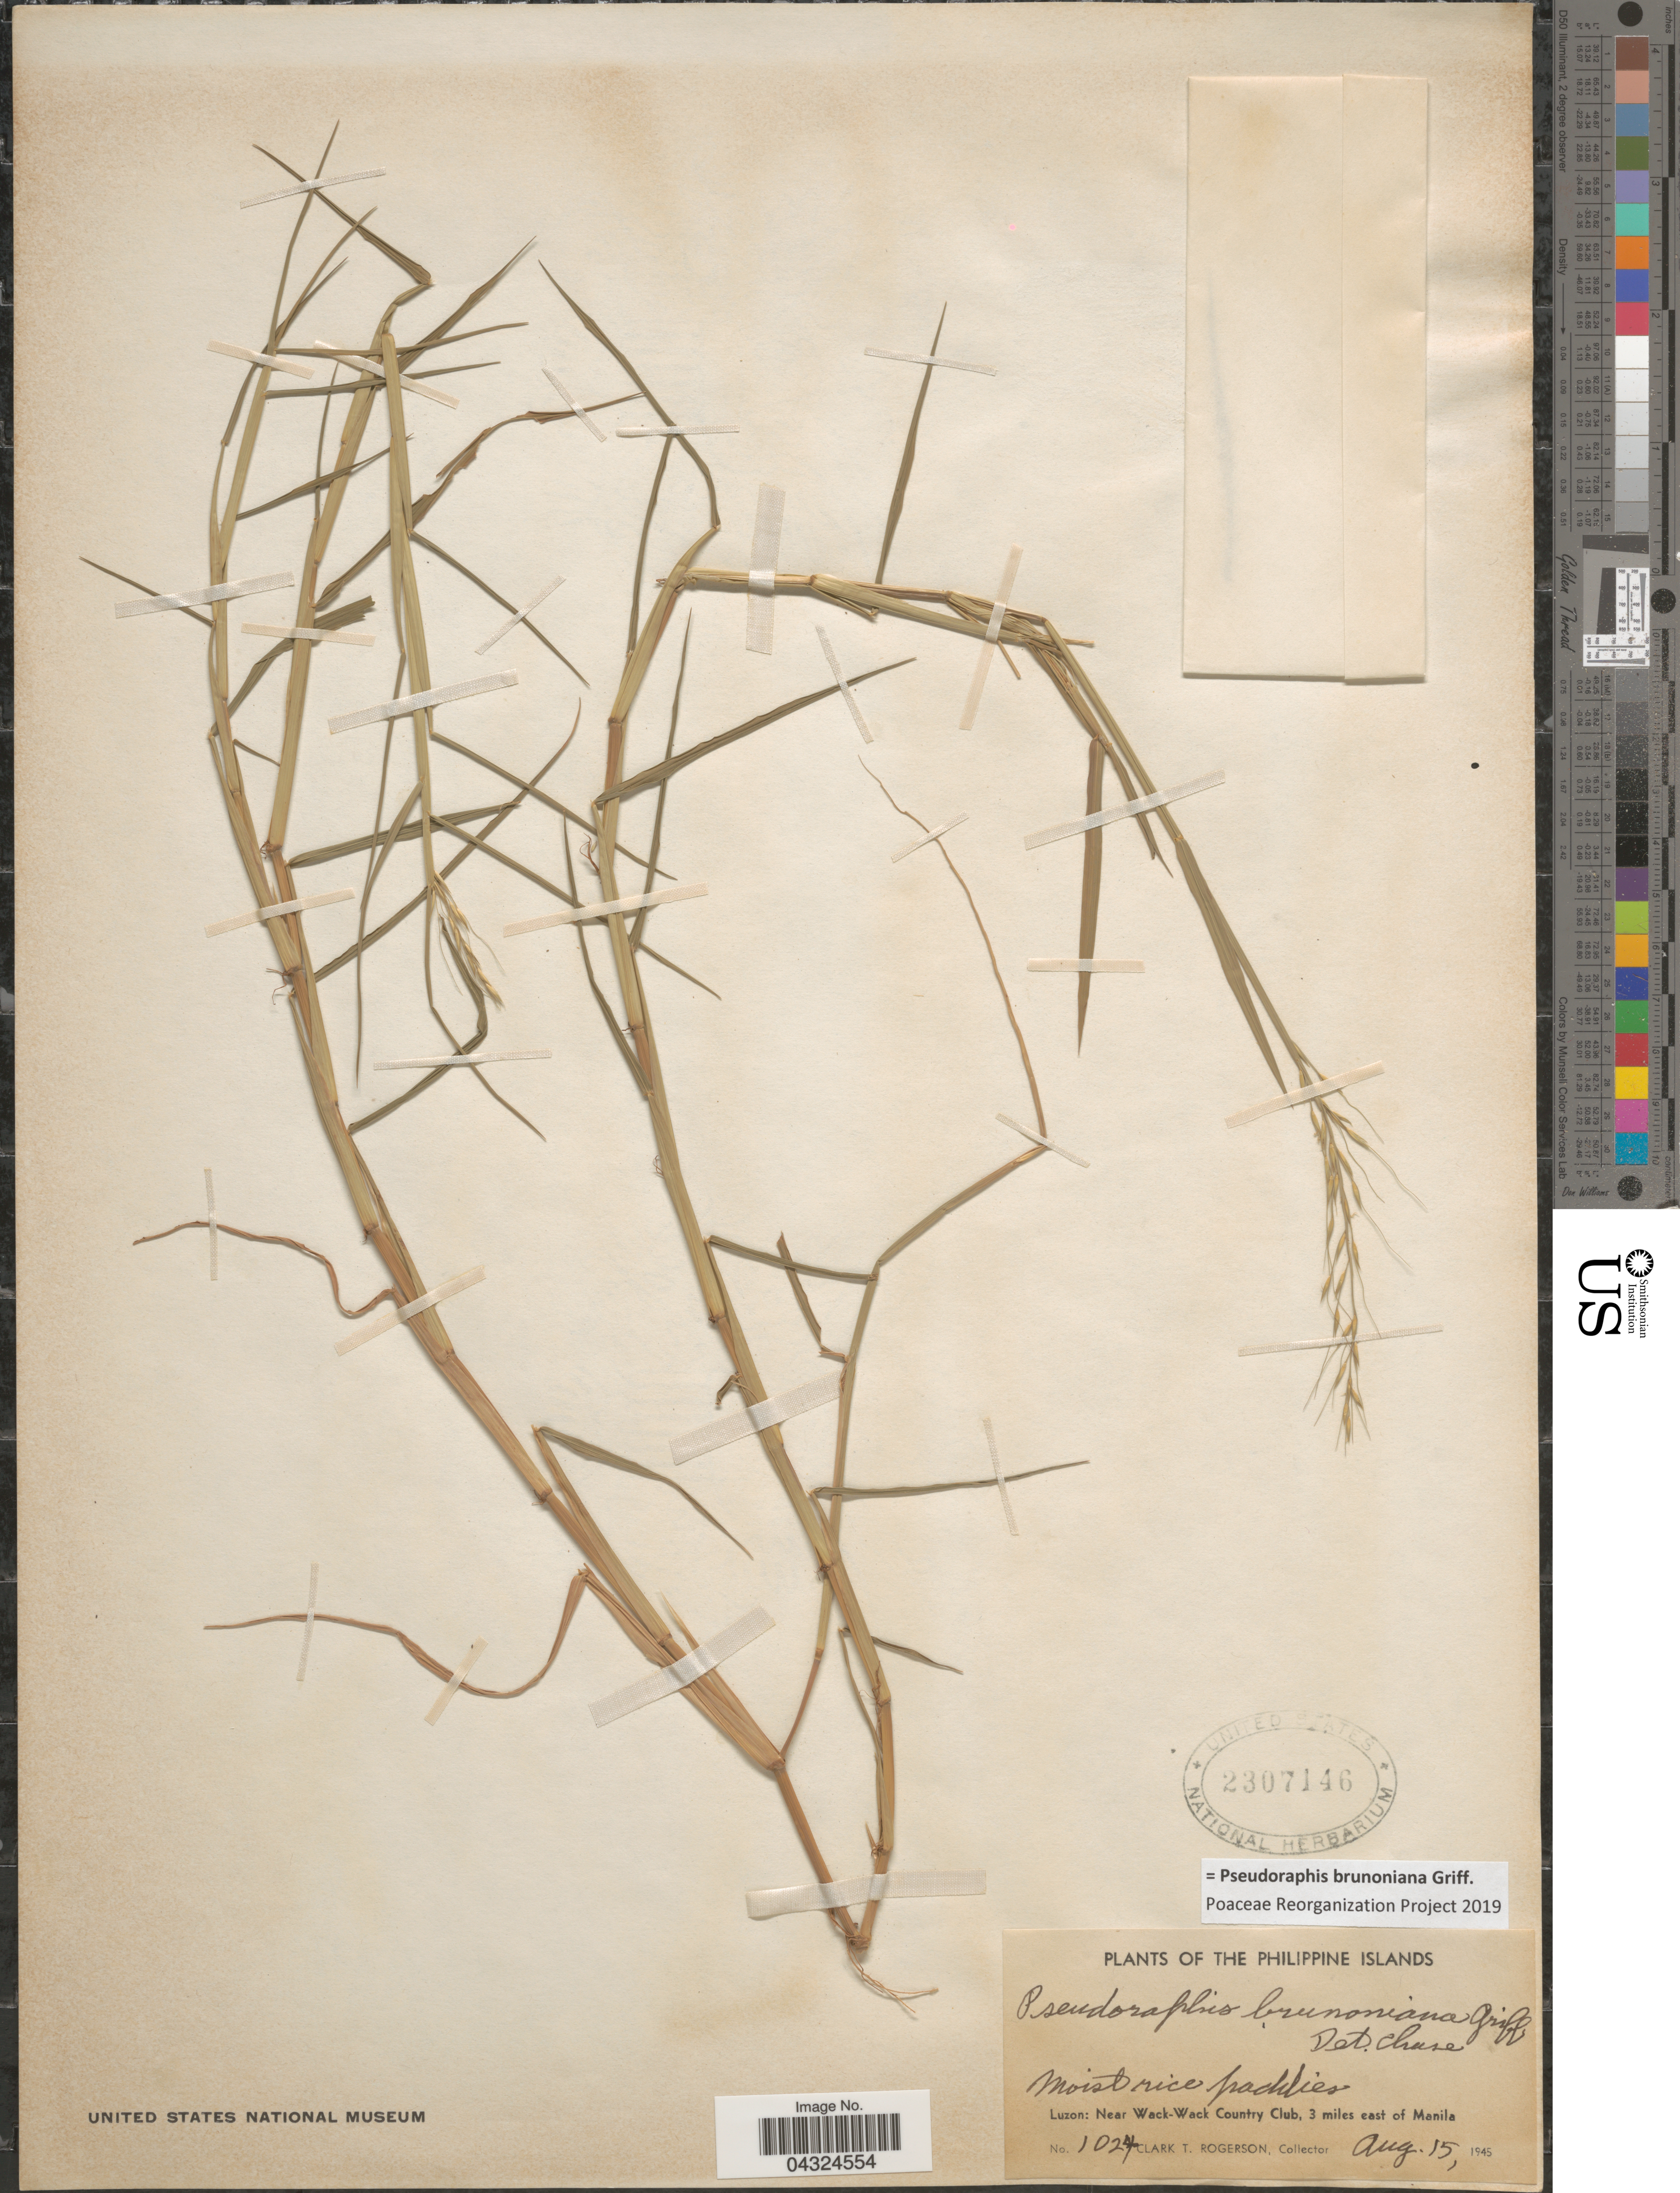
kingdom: Plantae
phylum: Tracheophyta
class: Liliopsida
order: Poales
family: Poaceae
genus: Pseudoraphis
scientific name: Pseudoraphis brunoniana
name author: Griff.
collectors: C. Rogerson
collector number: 1024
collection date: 1945-08-15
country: Philippines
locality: The Philippine Islands. Luzon: Near Wack-Wack Country Club, 3 miles east of Manila.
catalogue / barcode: US 2307146